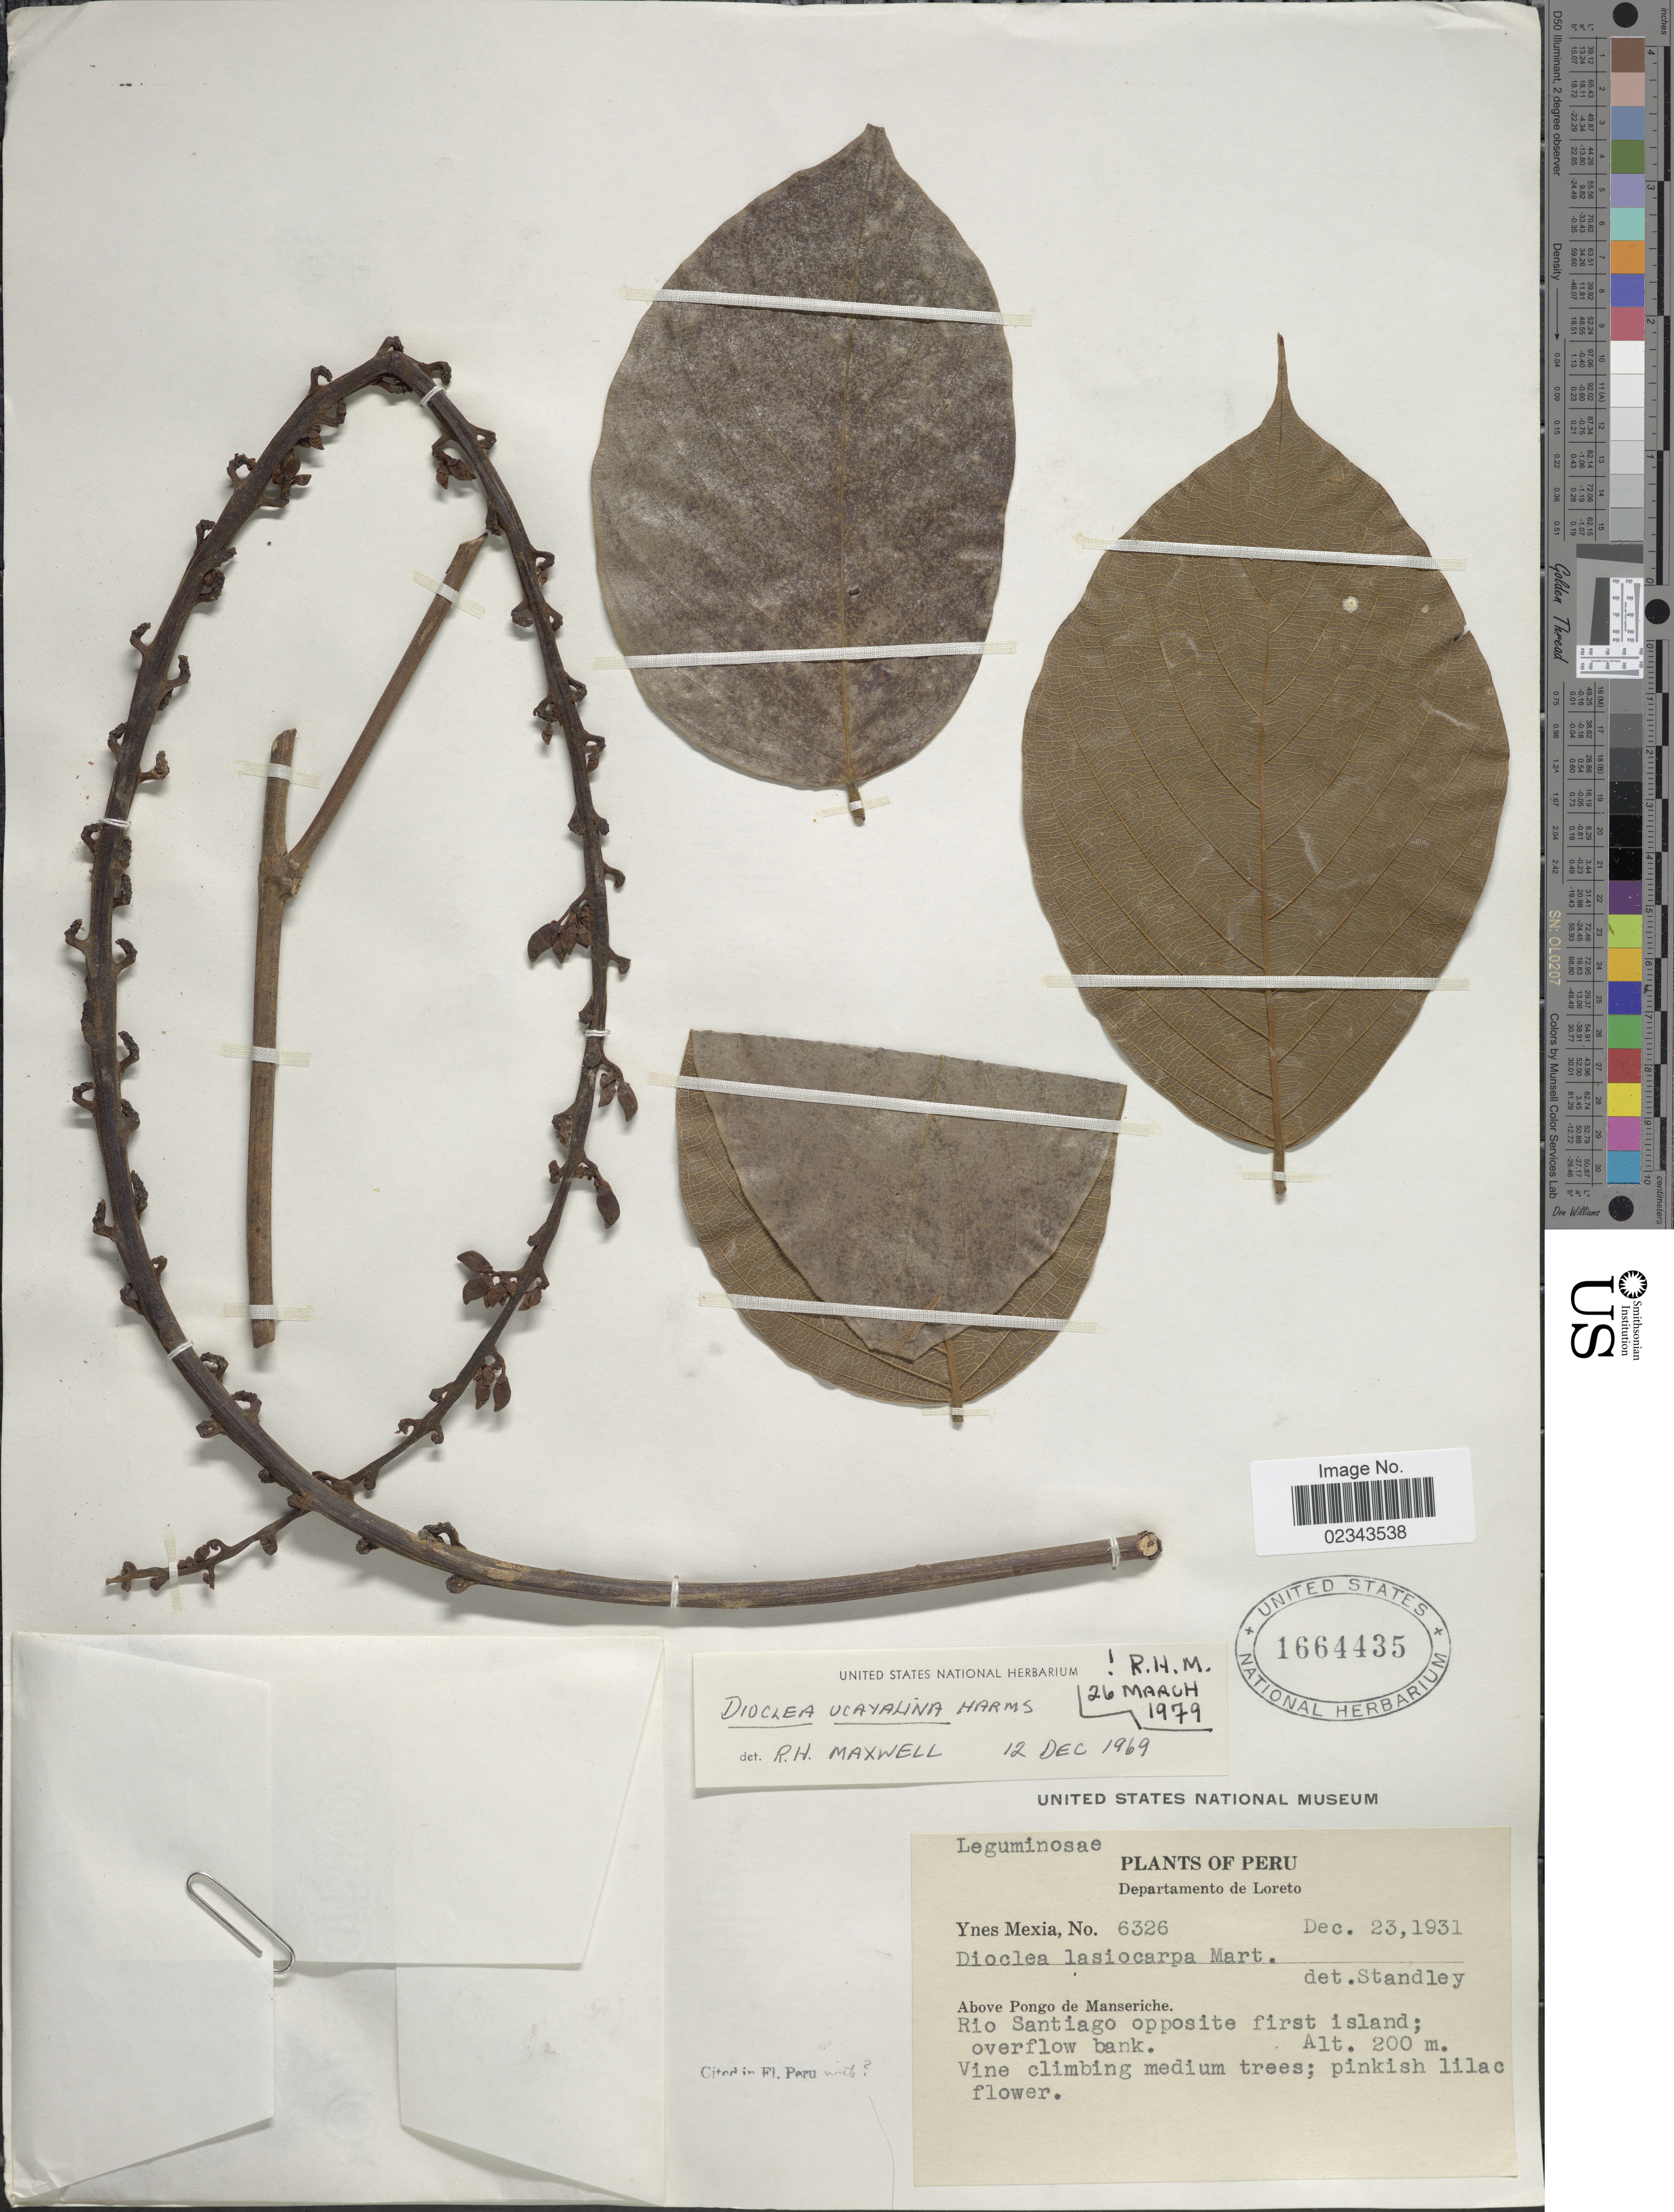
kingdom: Plantae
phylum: Tracheophyta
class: Magnoliopsida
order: Fabales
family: Fabaceae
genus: Macropsychanthus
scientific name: Macropsychanthus ucayalinus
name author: (Harms) L.P. Queiroz & Snak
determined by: Strong, Mark T., (BOT), Smithsonian Institution - National Museum of Natural History (UNITED STATES)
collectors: Y. Mexia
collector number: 6326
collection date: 1931-12-23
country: Peru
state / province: Loreto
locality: Above Pongo de Manseriche, Rio Santiago opposite first island; overflow bank.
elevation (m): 200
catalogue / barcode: US 1664435